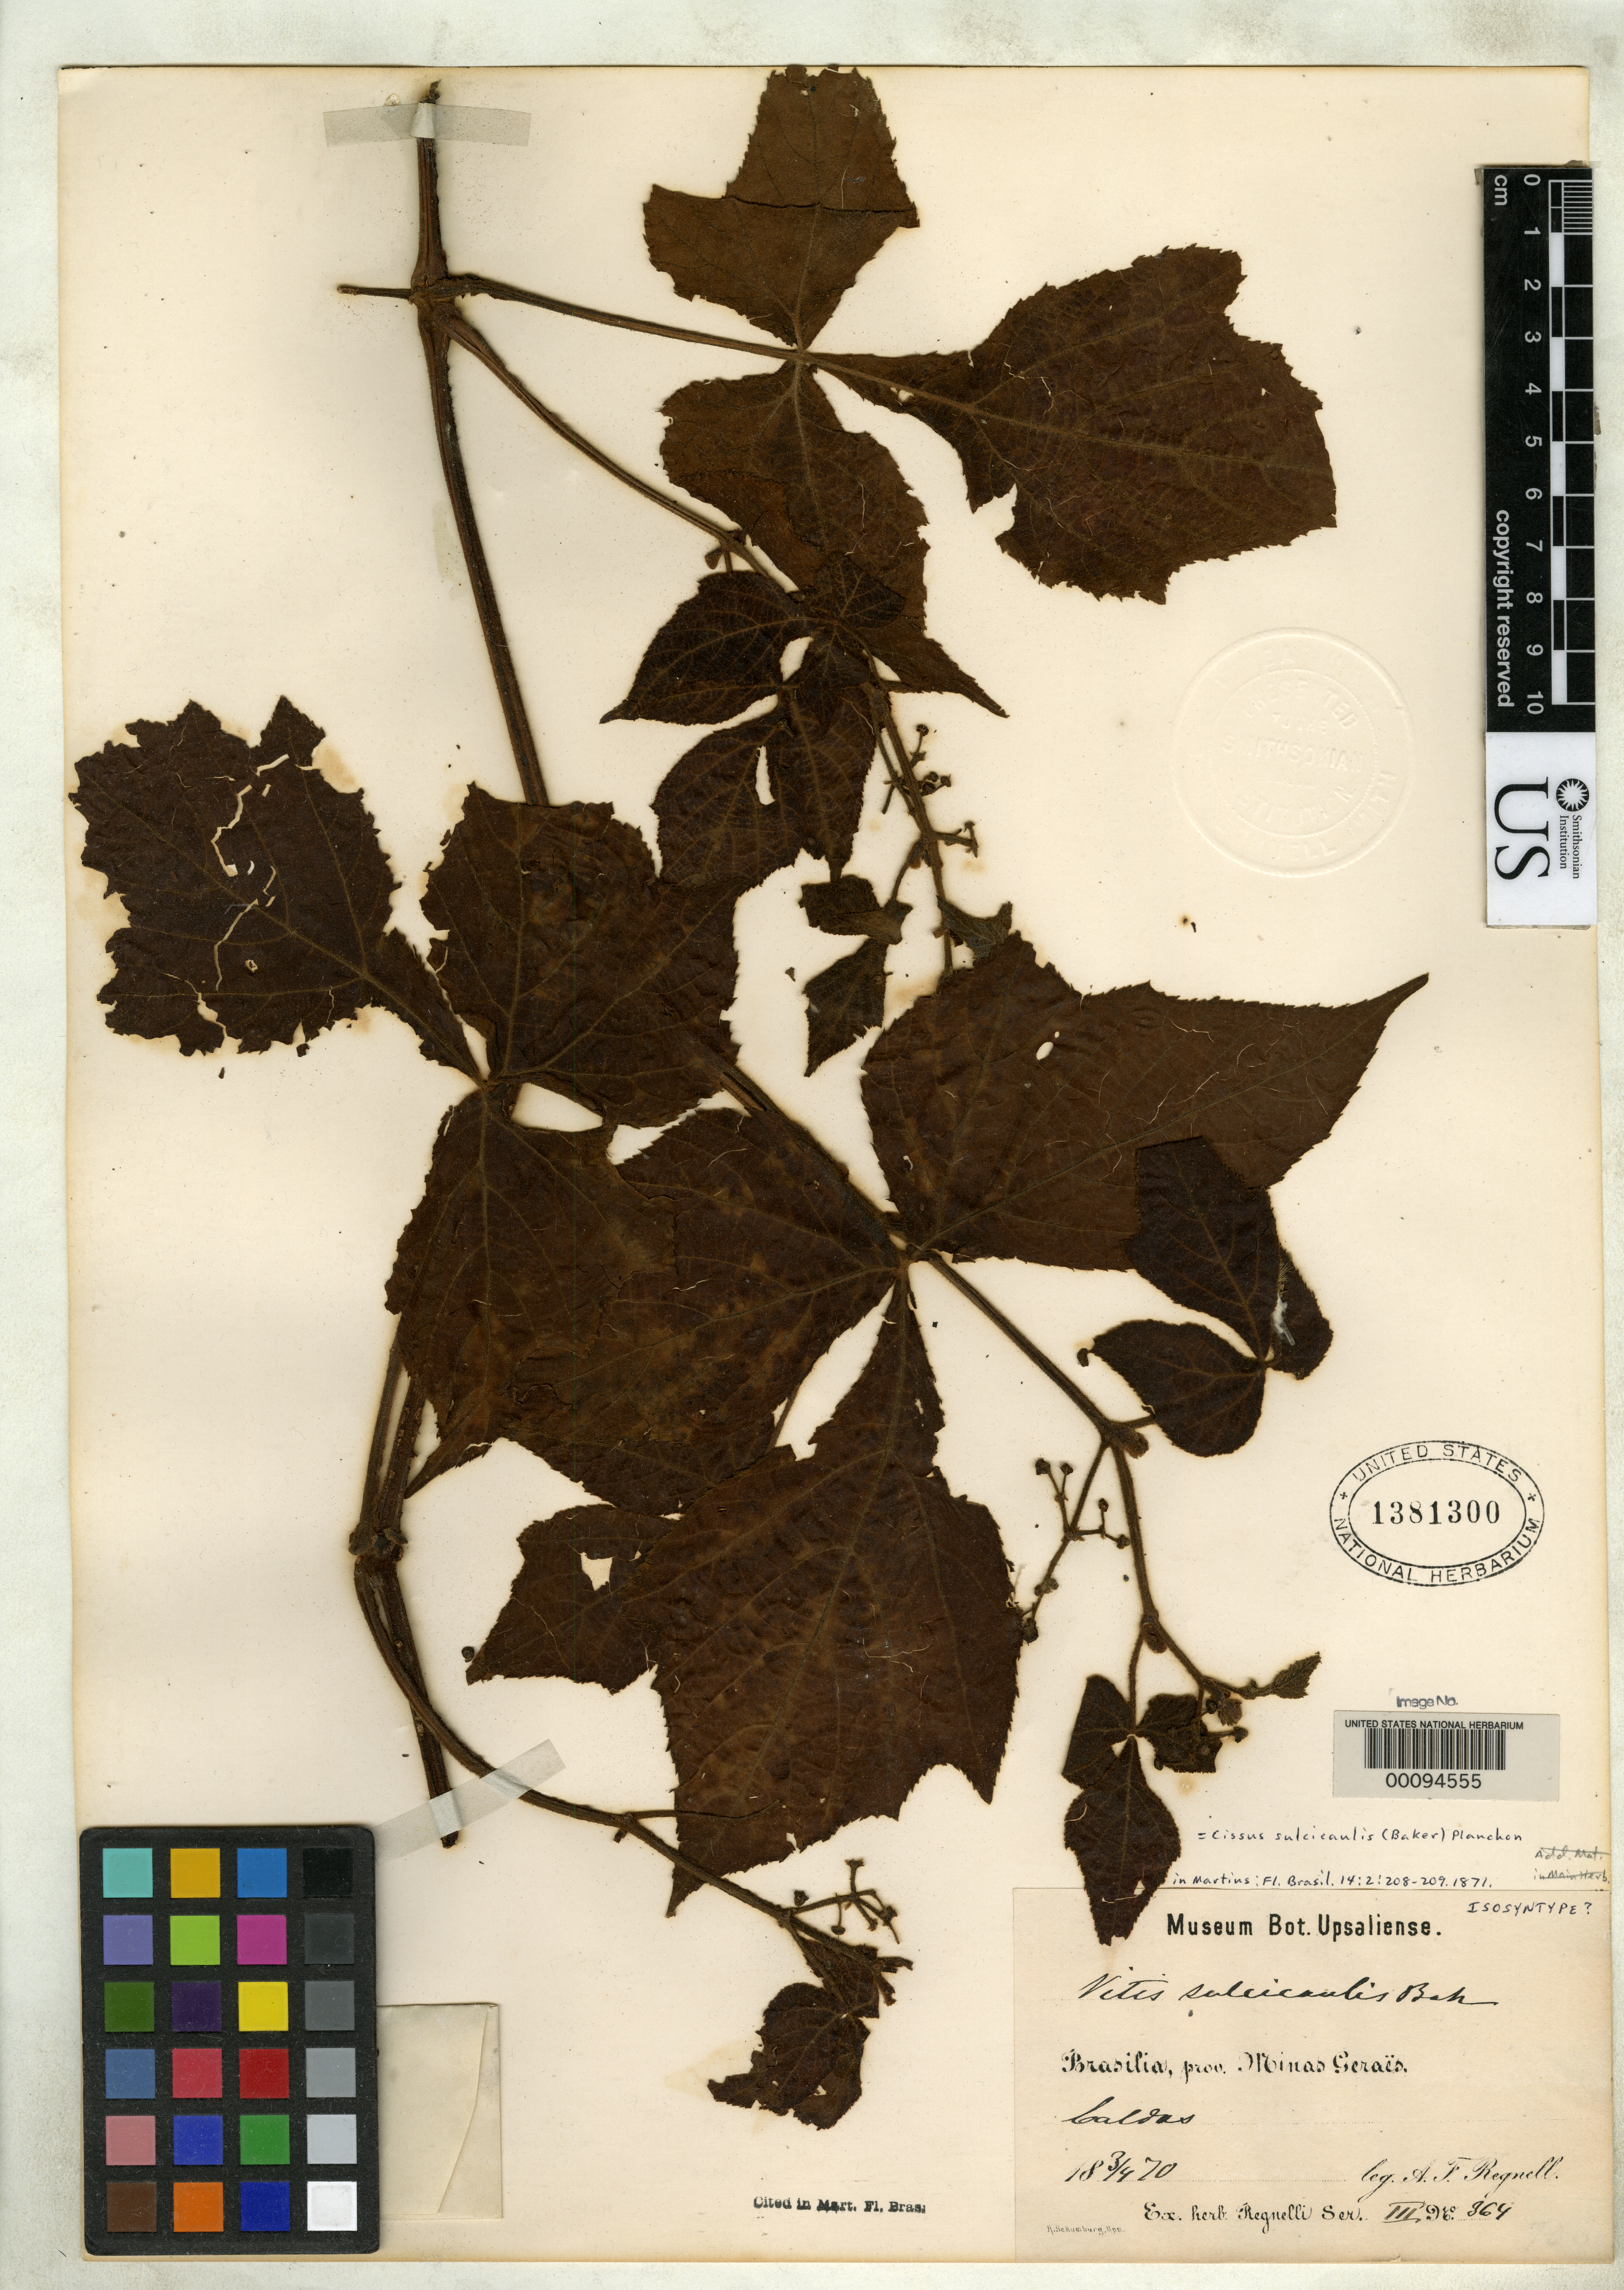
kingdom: Plantae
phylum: Tracheophyta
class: Magnoliopsida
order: Vitales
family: Vitaceae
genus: Vitis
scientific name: Vitis sulcicaulis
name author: Baker in Mart.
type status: Isosyntype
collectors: A. F. Regnell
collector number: III 364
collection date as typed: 03 Apr 1870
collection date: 1870-04-03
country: Brazil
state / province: Minas Gerais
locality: Caldas.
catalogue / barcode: US 1381300